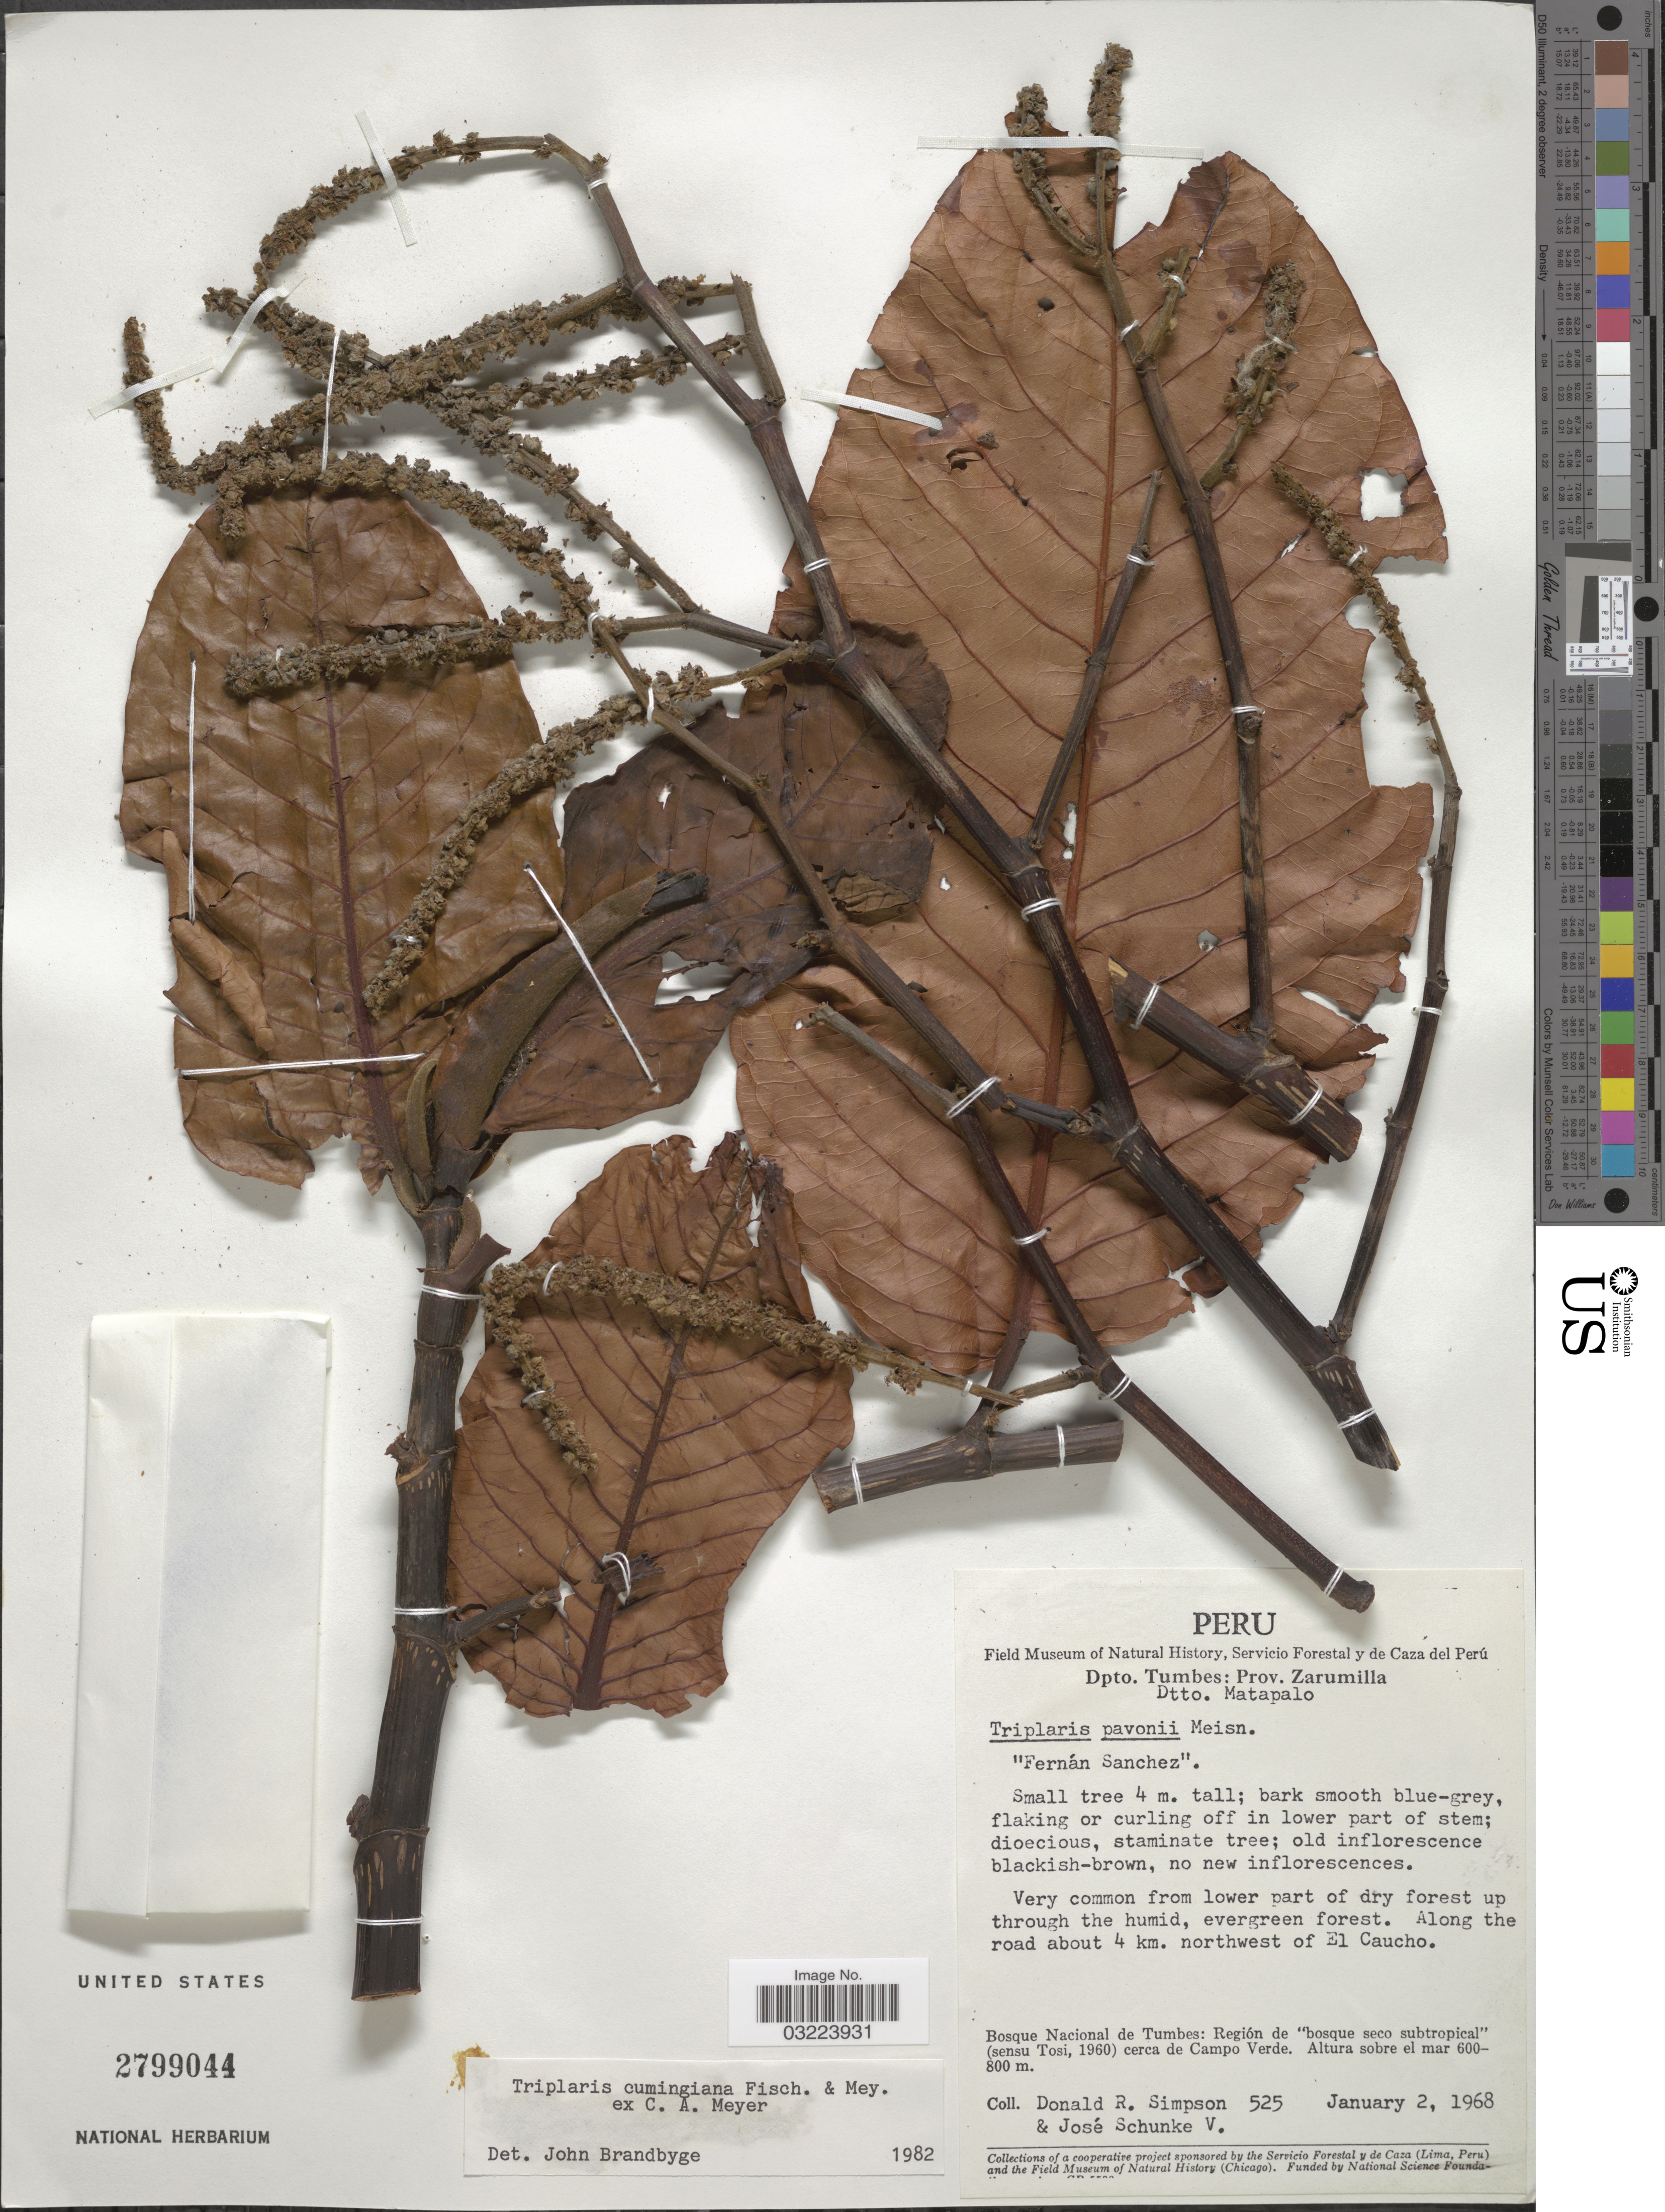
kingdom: Plantae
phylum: Tracheophyta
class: Magnoliopsida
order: Caryophyllales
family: Polygonaceae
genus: Triplaris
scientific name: Triplaris cumingiana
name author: Fisch. & C.A. Mey. ex C.A. Mey.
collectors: D. R. Simpson & J. Schunke Vigo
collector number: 525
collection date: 1968-01-02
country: Peru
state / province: Tumbes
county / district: Zarumilla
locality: Dpto. Tumbes: Prov. Zarumilla. Dtto. Matapalo. Along the road about 4 km. northwest of El Caucho. Bosque Nacional de Tumbes: Región de "bosque seco subtropical" (sensu Tosi, 1960) cerca de Campo Verde.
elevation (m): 600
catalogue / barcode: US 2799044